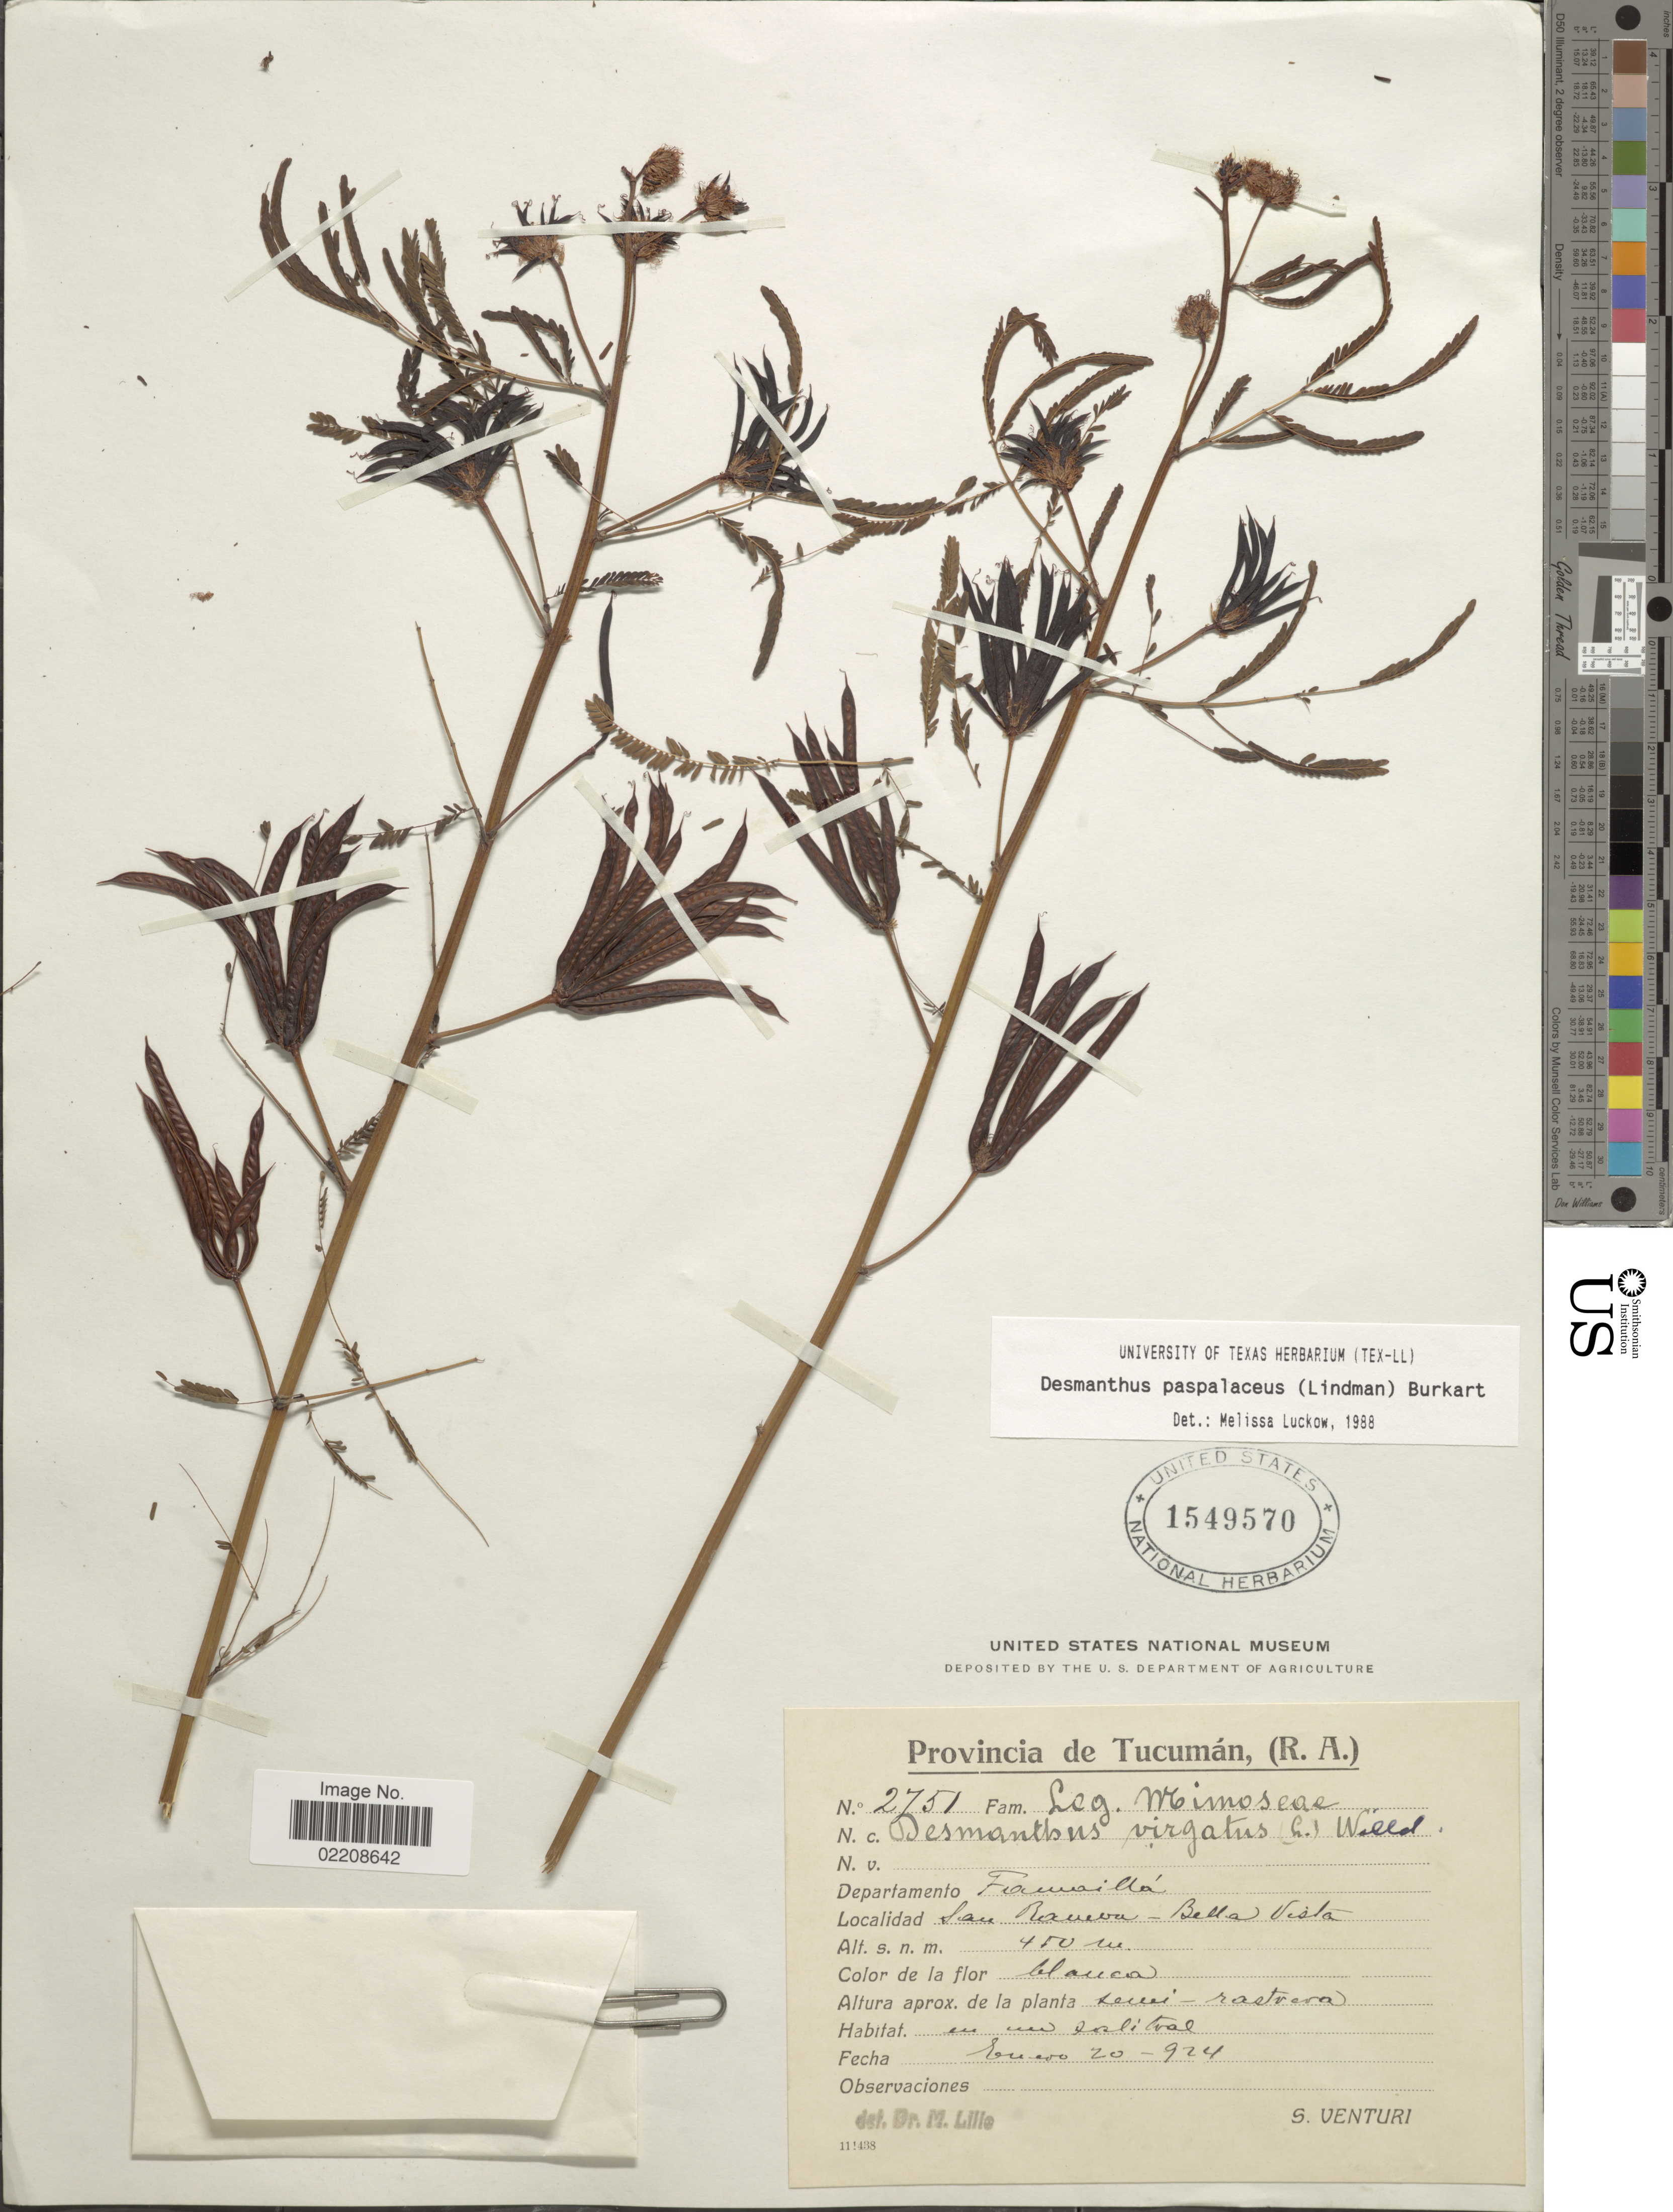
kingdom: Plantae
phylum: Tracheophyta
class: Magnoliopsida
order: Fabales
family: Fabaceae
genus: Desmanthus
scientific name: Desmanthus paspalaceus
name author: (Lindm.) Burkart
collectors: S. Venturi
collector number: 2751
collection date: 1924-01-20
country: Argentina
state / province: Tucuman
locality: Provincia de Tucumán, (R.A.). Departamento Famaillá. San Ramon - Bella Vista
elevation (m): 450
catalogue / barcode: US 1549570